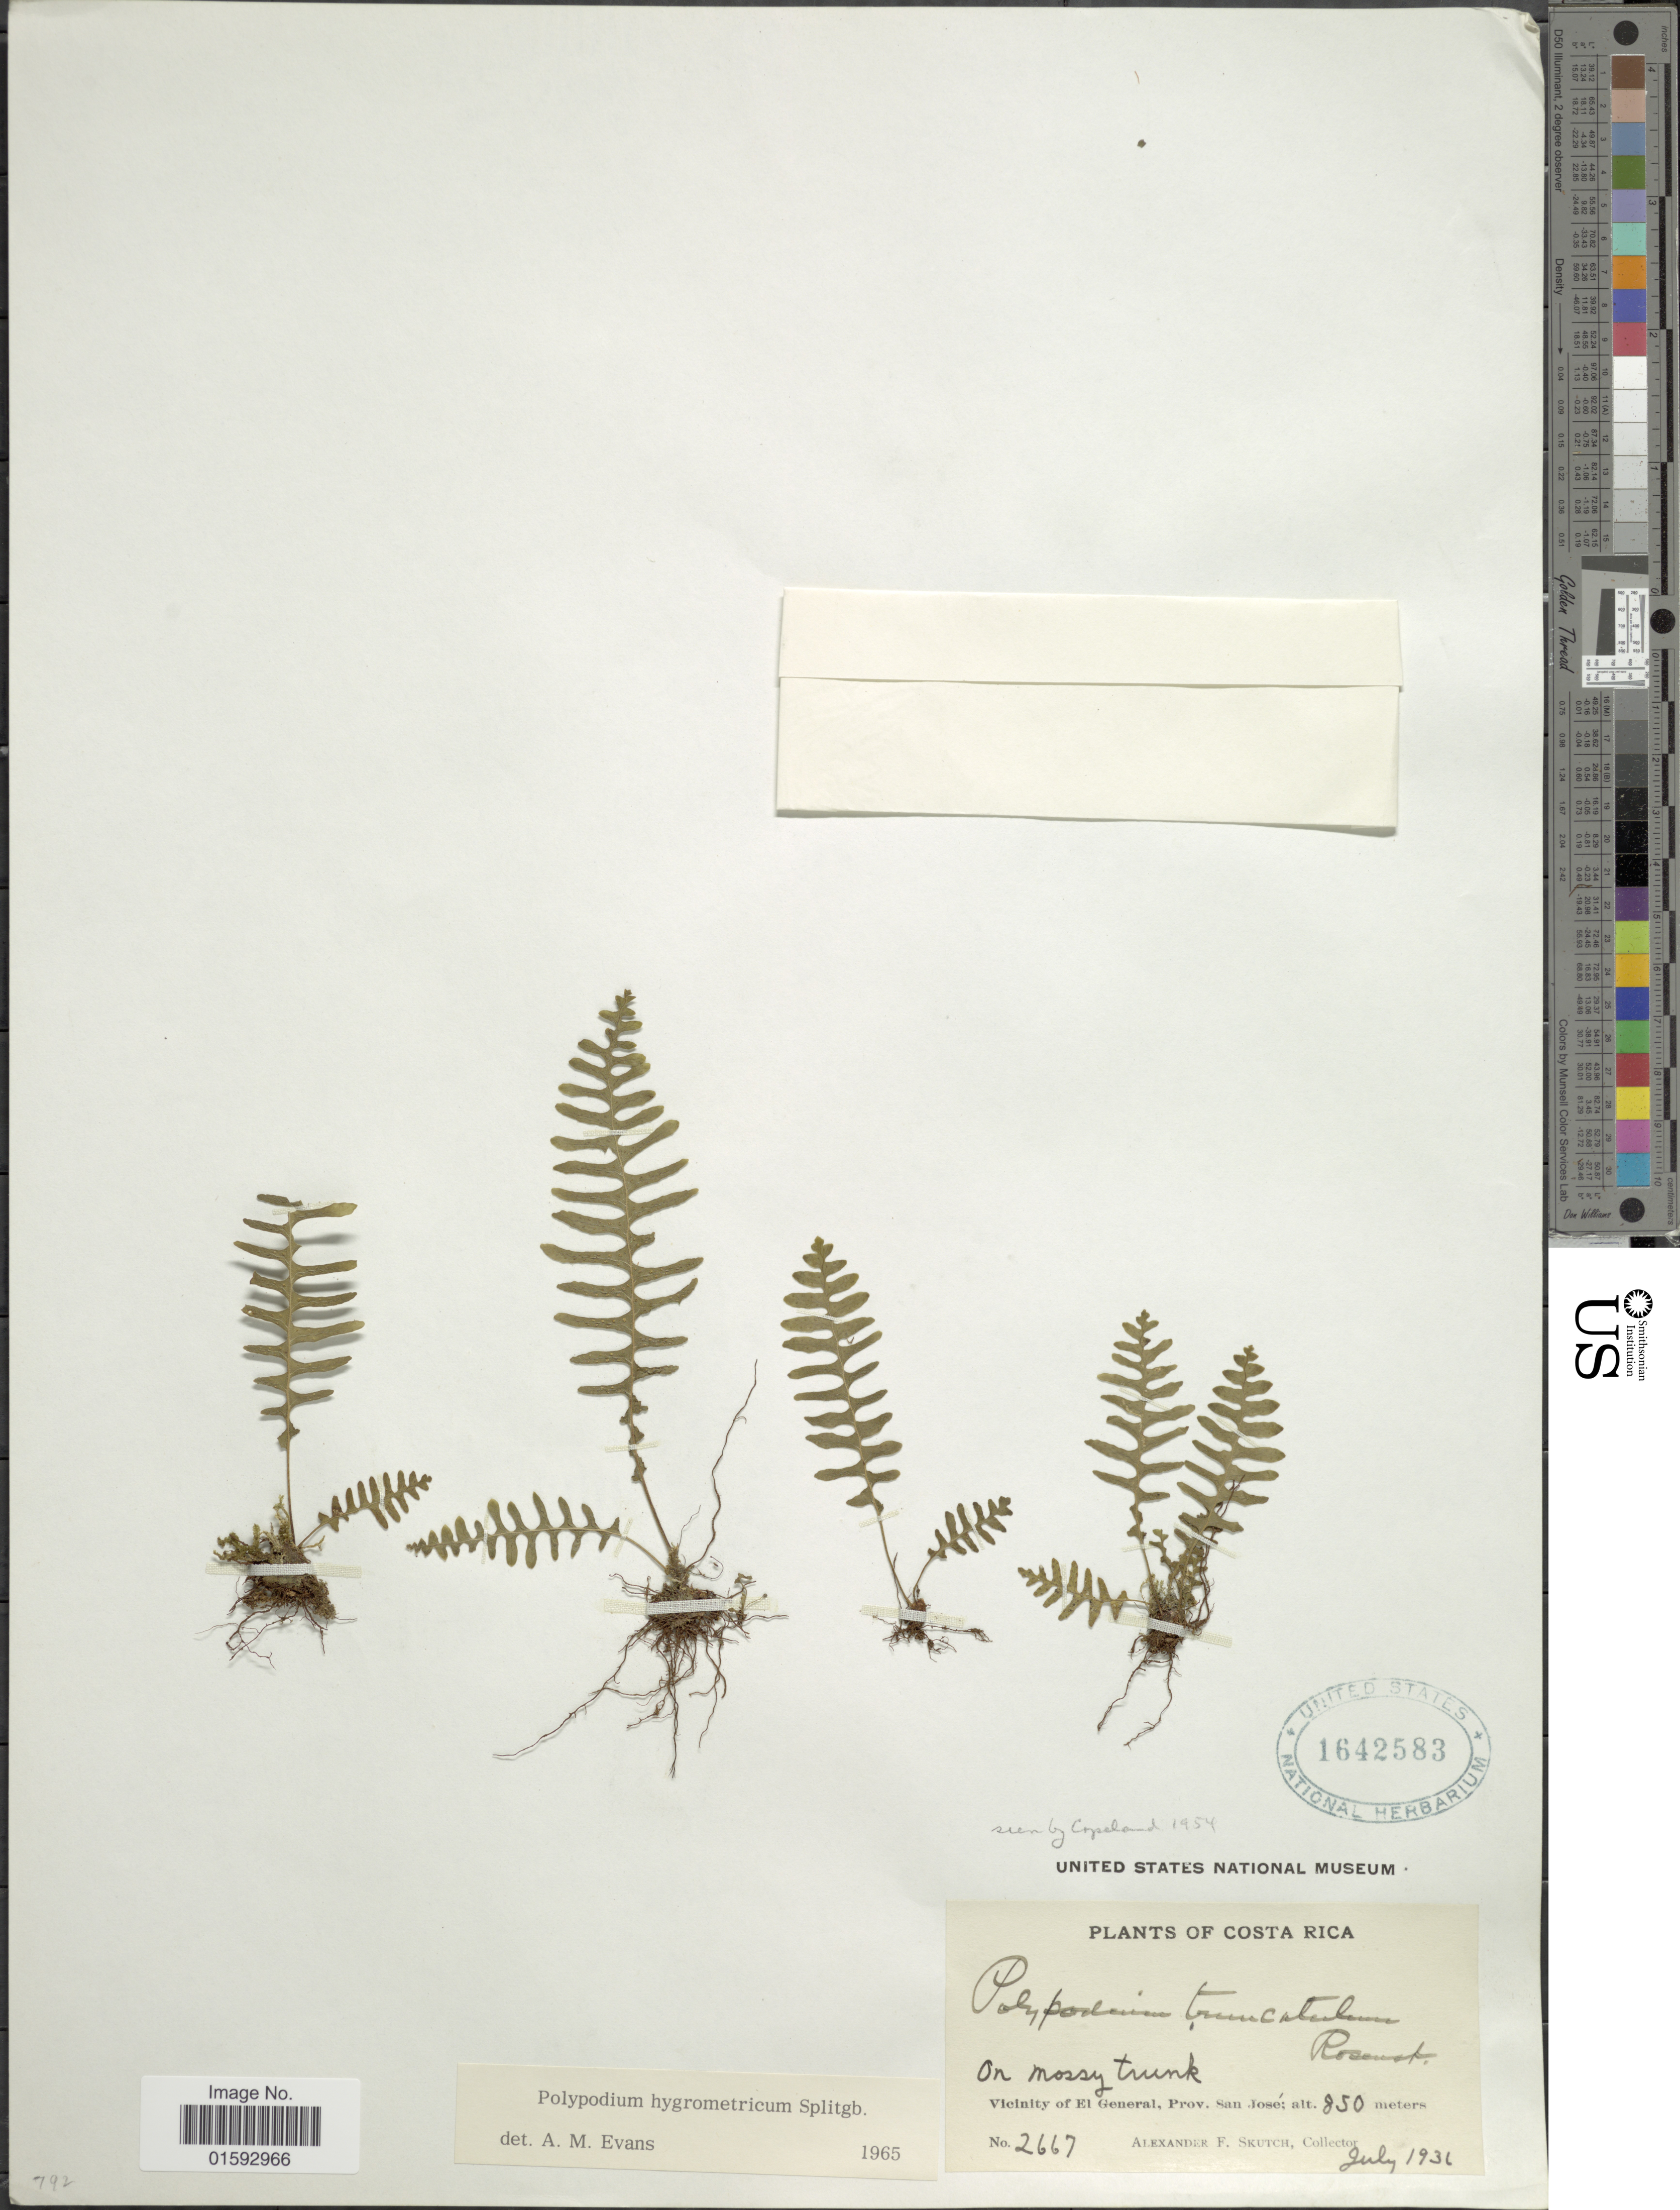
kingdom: Plantae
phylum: Tracheophyta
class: Polypodiopsida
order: Polypodiales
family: Polypodiaceae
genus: Pecluma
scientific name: Pecluma hygrometrica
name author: (Splitg.) M.G. Price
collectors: A. F. Skutch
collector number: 2667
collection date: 1936-07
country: Costa Rica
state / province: San José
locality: Vicinity ofEl General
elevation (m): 850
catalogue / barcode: US 1642583